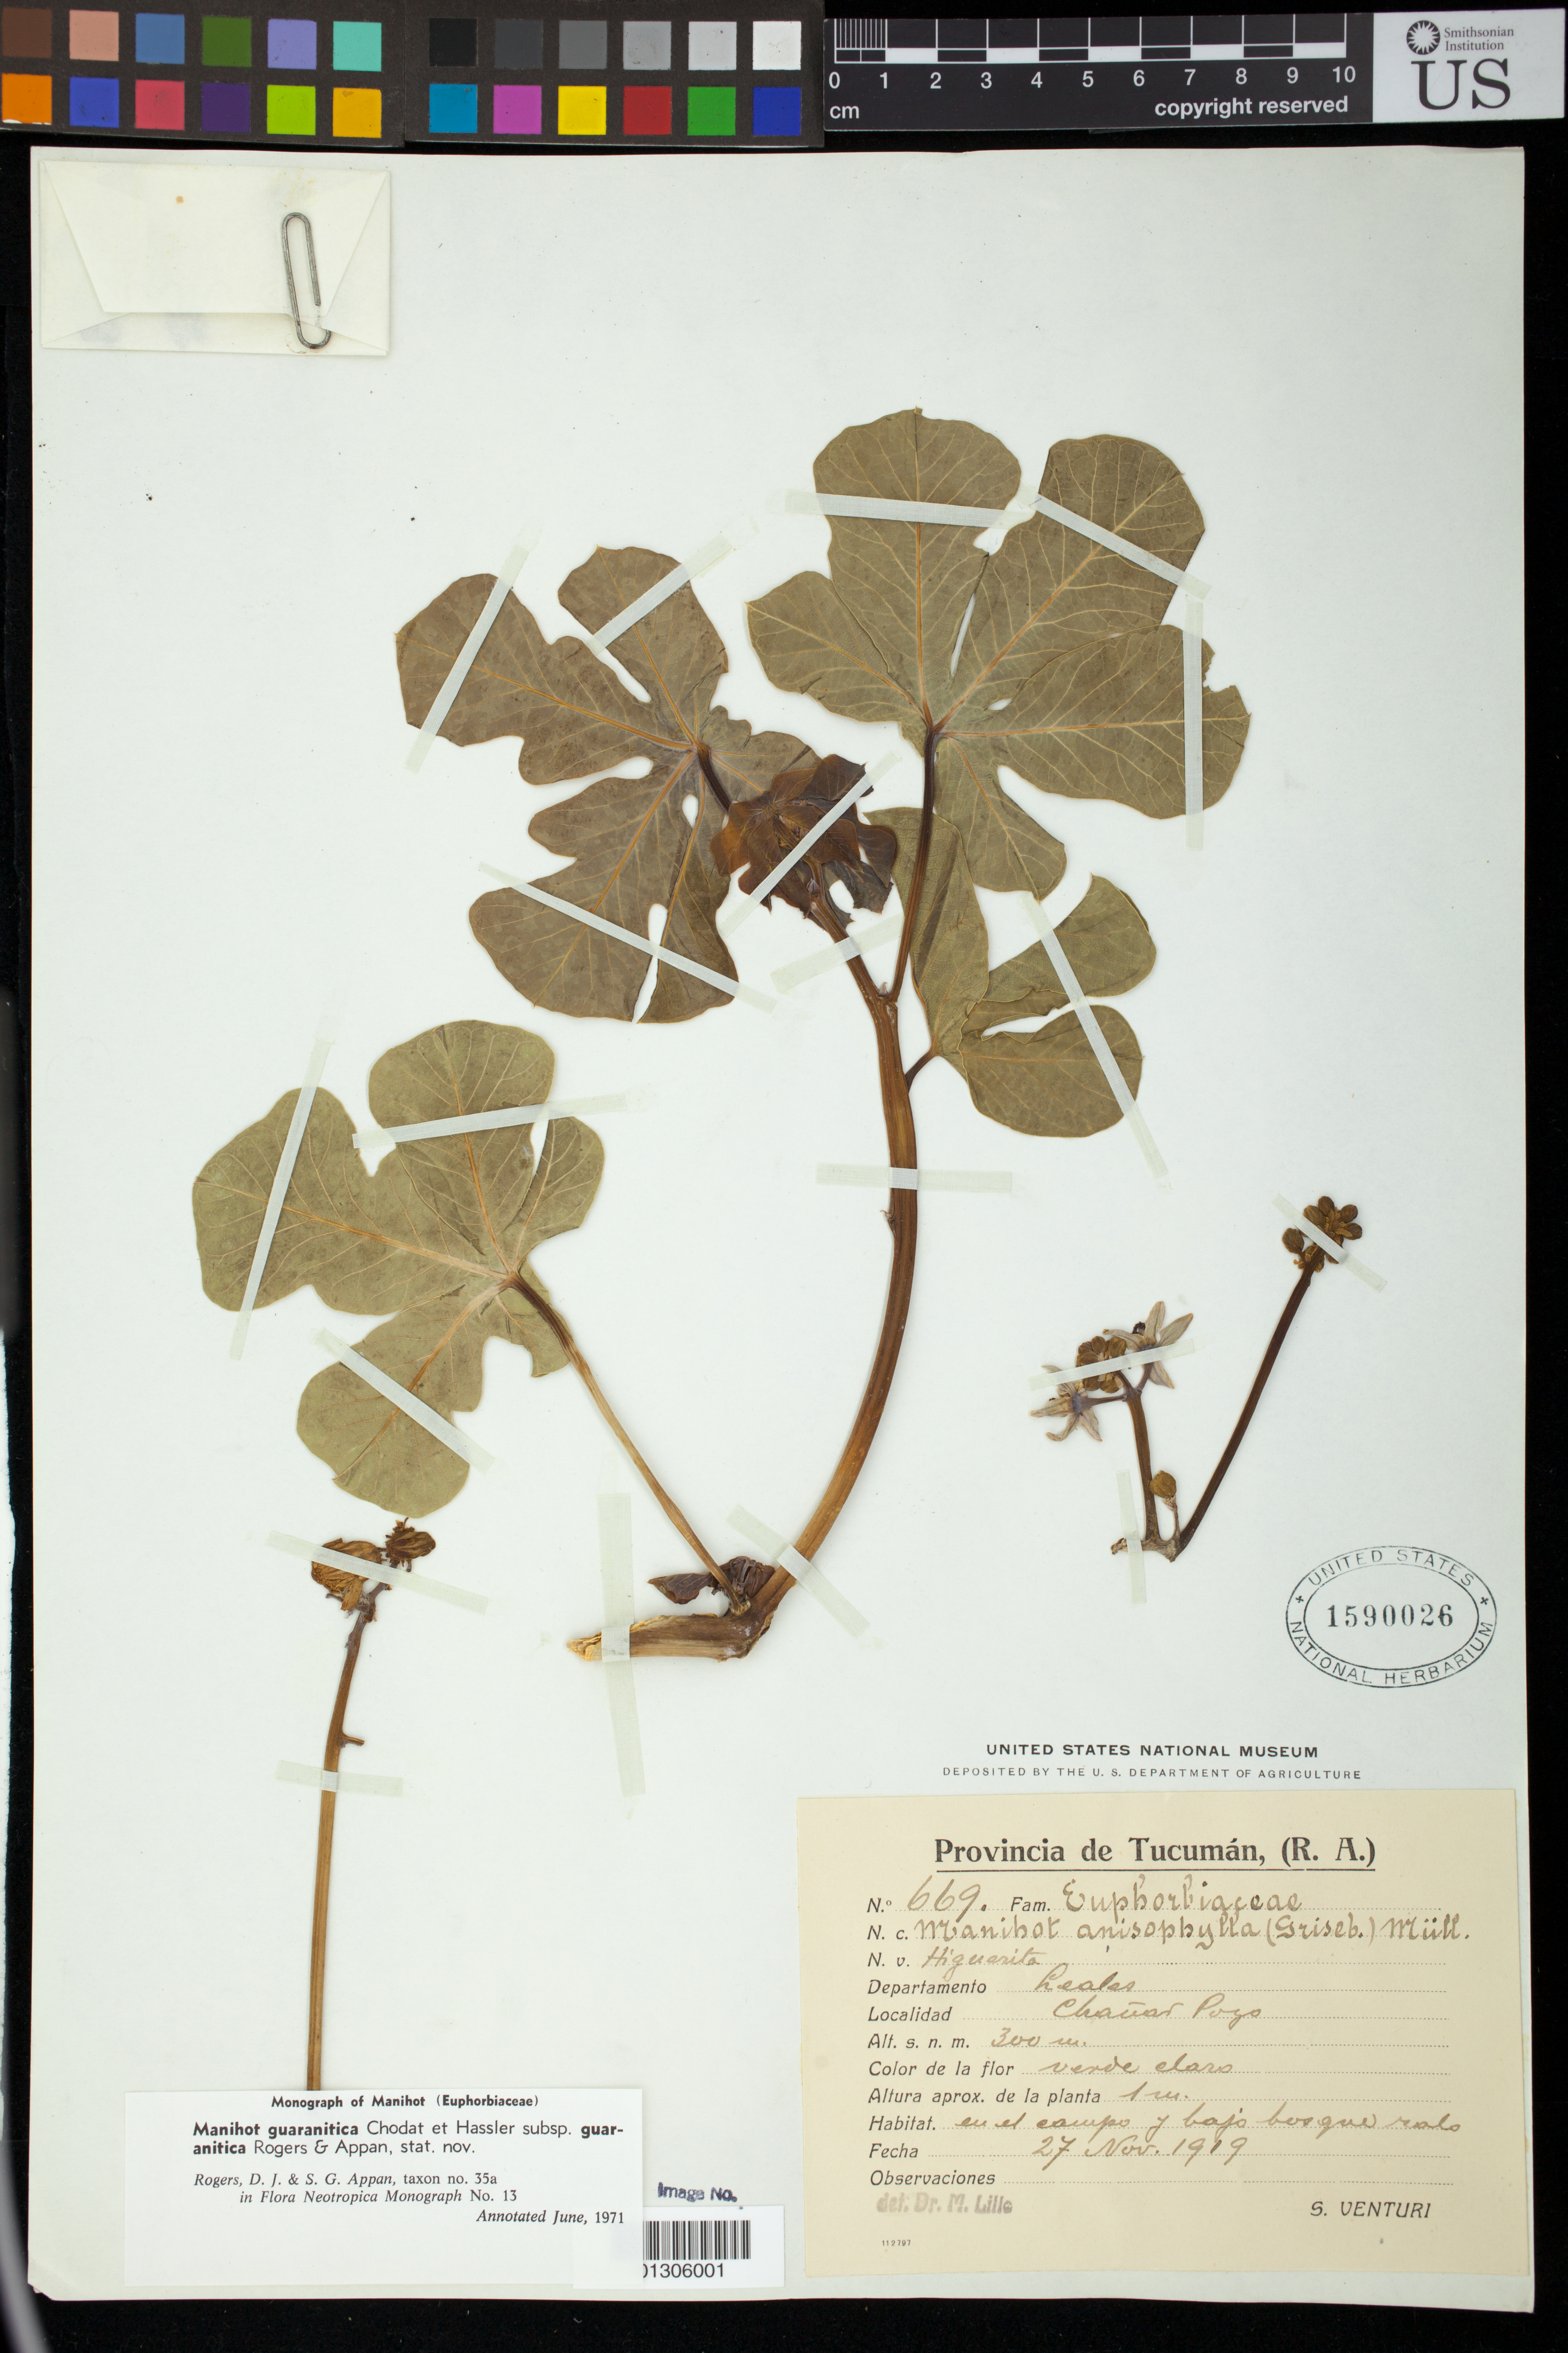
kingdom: Plantae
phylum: Tracheophyta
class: Magnoliopsida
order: Malpighiales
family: Euphorbiaceae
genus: Manihot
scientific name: Manihot guaranitica subsp. guaranitica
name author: Chodat & Hassl.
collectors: S. Venturi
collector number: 669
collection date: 1919-11-27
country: Argentina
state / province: Tucumán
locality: Leales Chañar Pozo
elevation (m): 300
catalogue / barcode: US 1590026